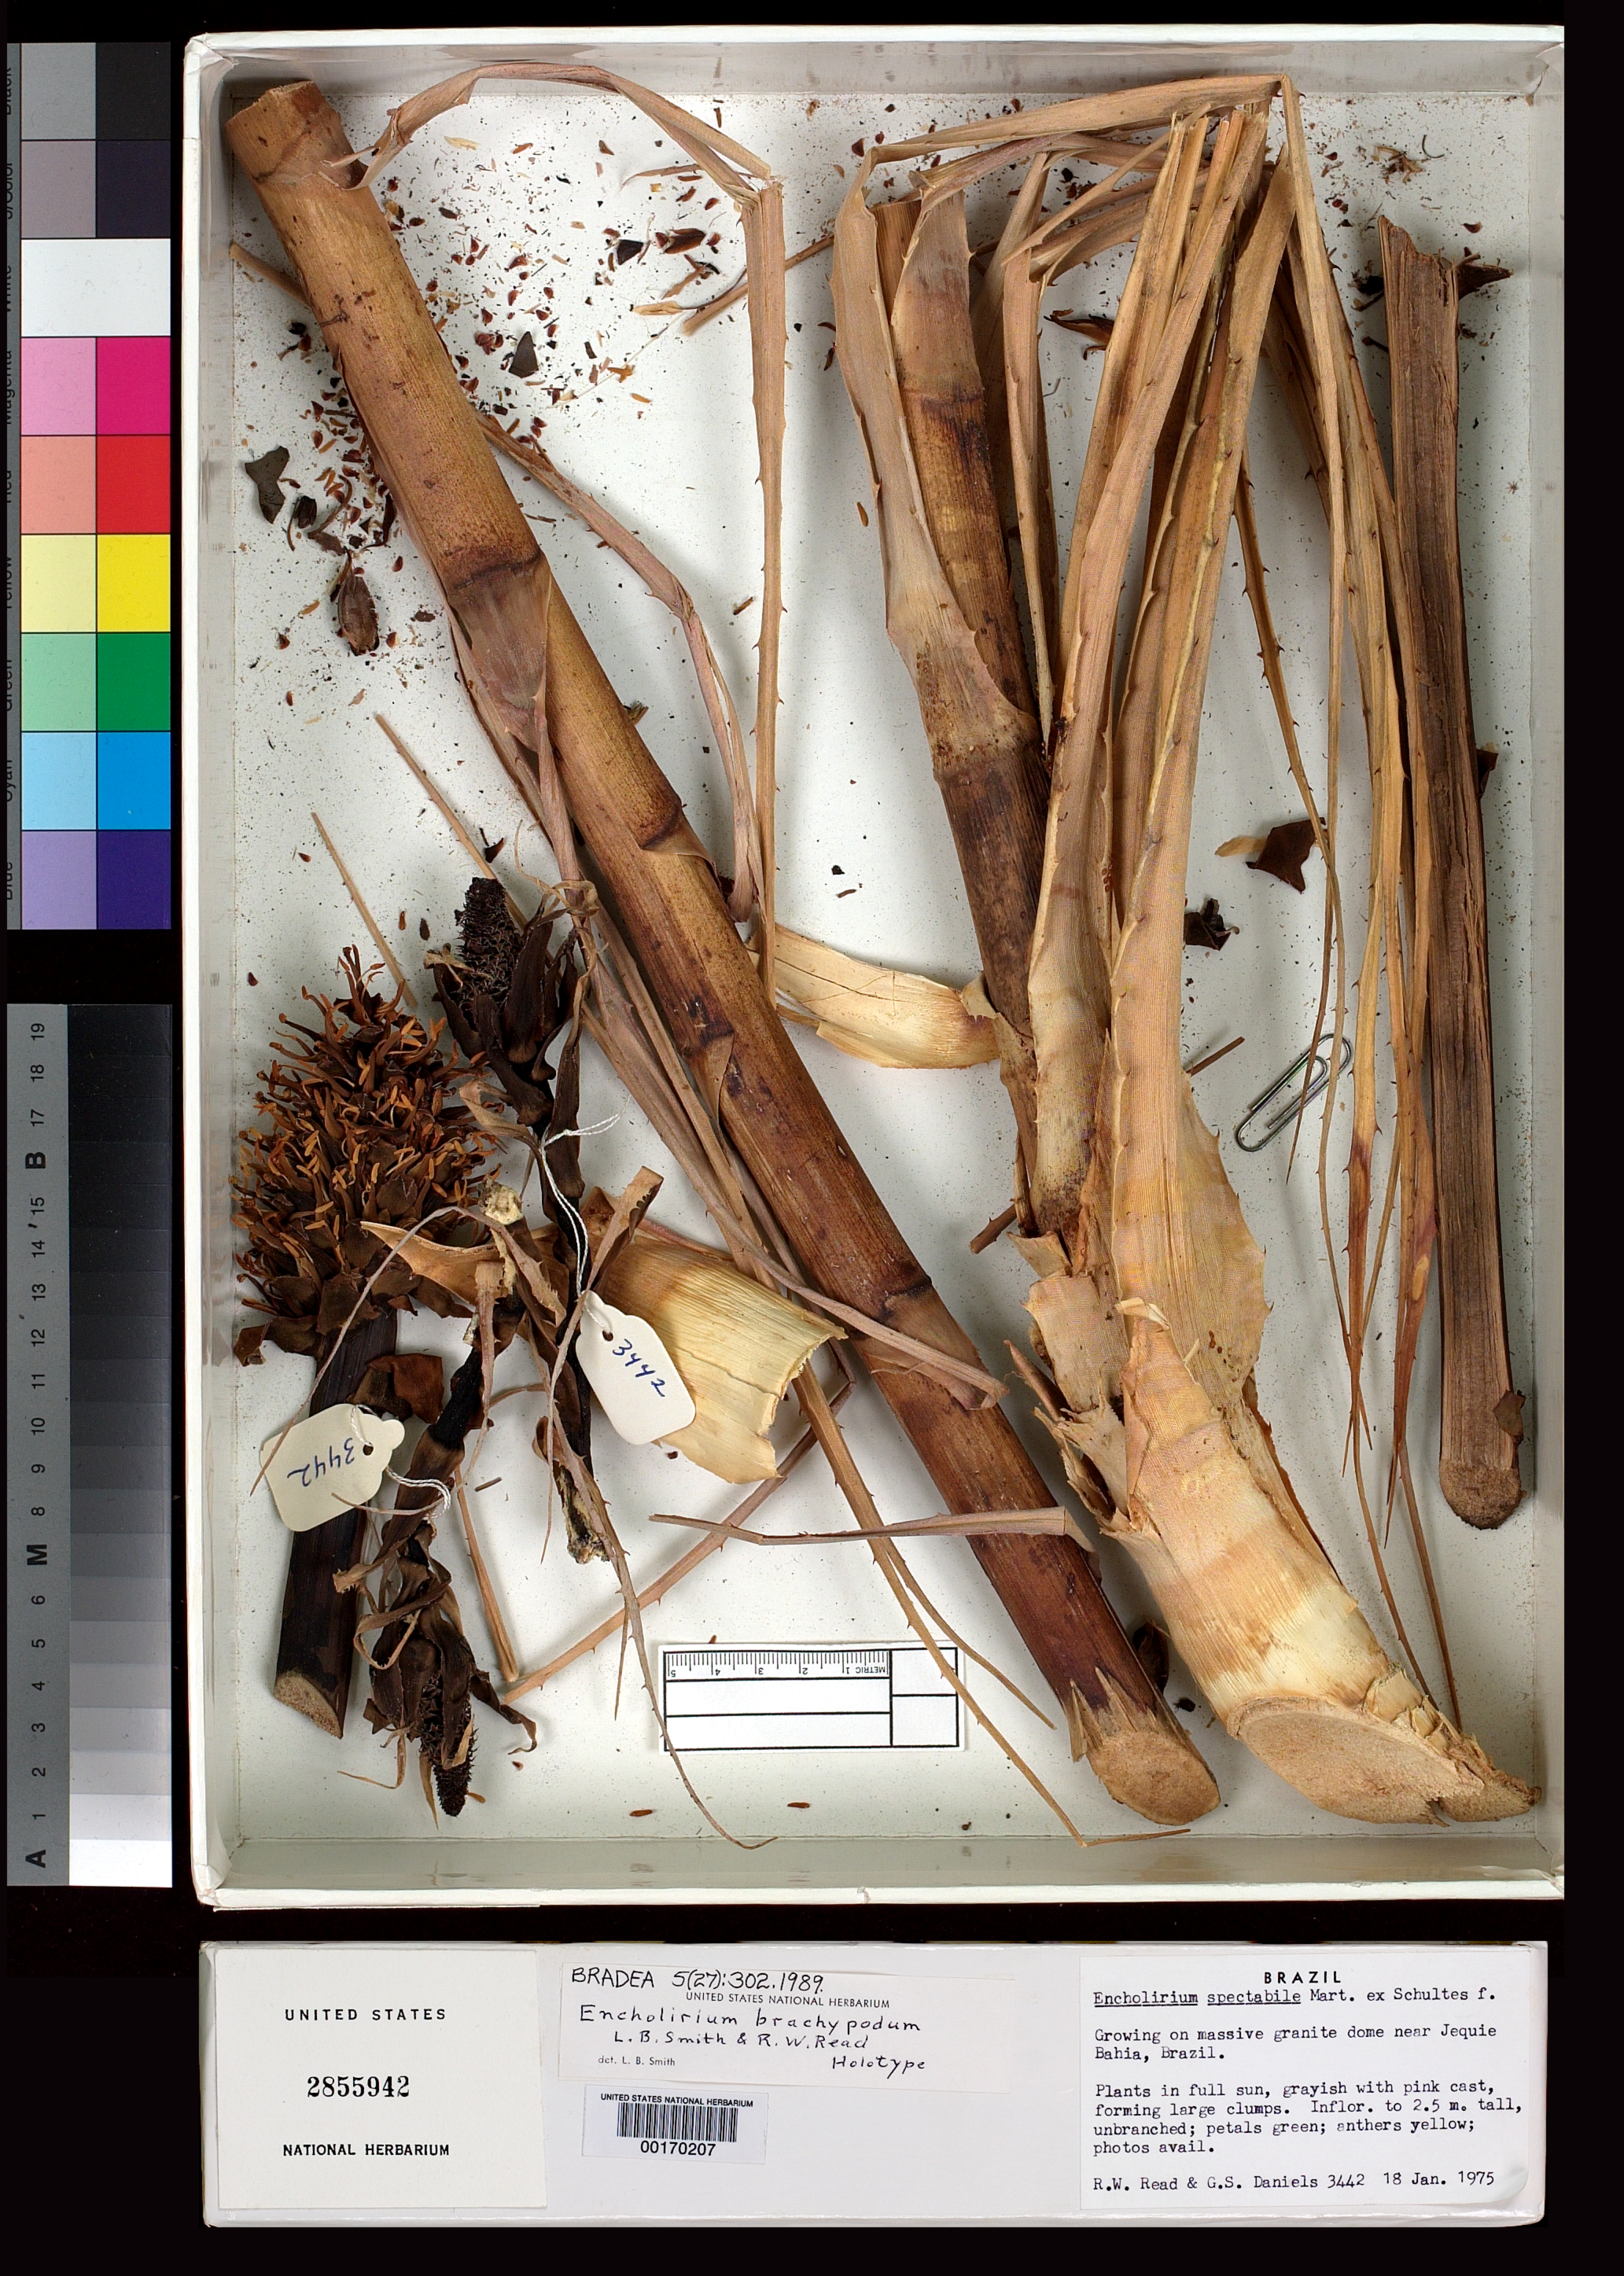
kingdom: Plantae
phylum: Tracheophyta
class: Liliopsida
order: Poales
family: Bromeliaceae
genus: Encholirium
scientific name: Encholirium brachypodum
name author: L.B. Sm. & Read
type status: Holotype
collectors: R. W. Read & G. S. Daniels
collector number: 3442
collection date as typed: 18 Jan 1975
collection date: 1975-01-18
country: Brazil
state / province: Bahia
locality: Near Jequie on massive granite dome.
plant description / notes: Protologue cites holotype at RBG (and isotype at US), but illustrates (p. 311) with photo of USNH 2855941, annotated as "holotype" by L.B. Smith. A second (bulky) specimen, USNH 2855942, is also annotated "holotype" by L.B. Smith. A third US sheet, USNH 2830258, was annotated as "type" by Read (1989), later altered to "iso"type (L.B. Smith script?) and also "sheet 2" (also L.B. Smith script) but with no correspondingly annotated "sheet 1".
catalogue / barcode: US 2855942